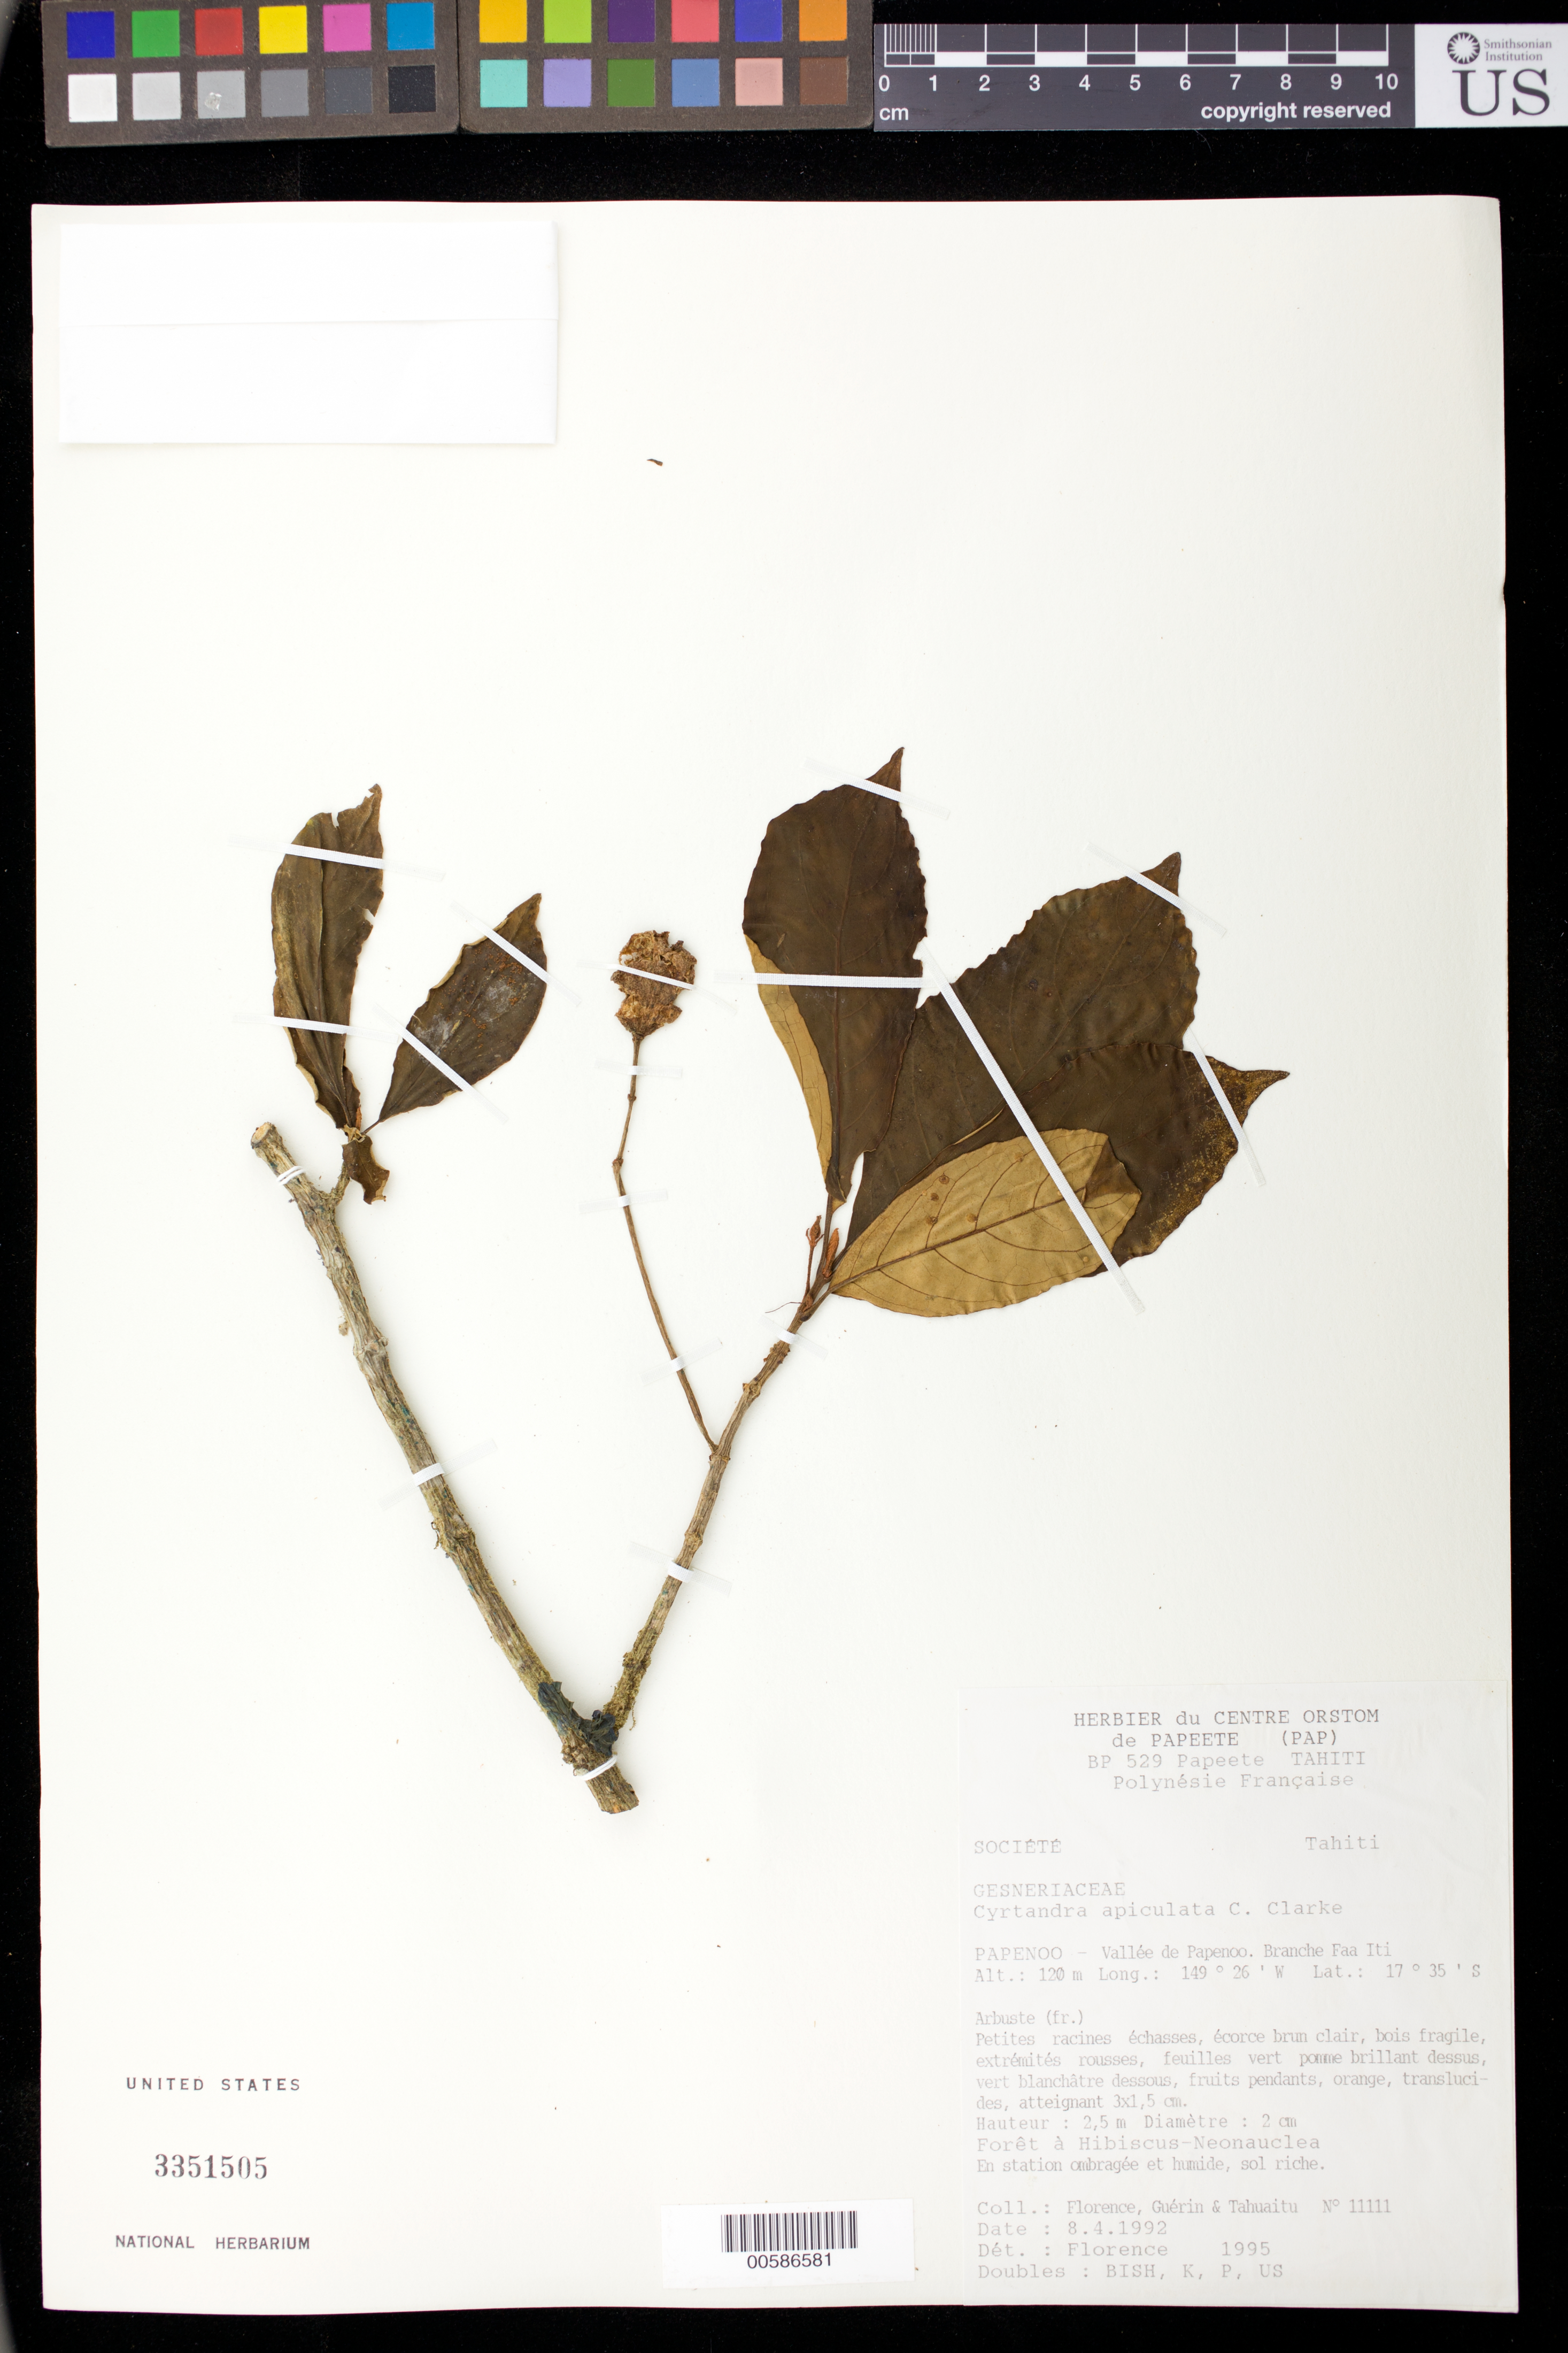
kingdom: Plantae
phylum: Tracheophyta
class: Magnoliopsida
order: Lamiales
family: Gesneriaceae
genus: Cyrtandra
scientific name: Cyrtandra apiculata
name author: C.B. Clarke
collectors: J. Florence, J. B. Guérin & -. Tahuaitu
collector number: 11111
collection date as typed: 08 Apr 1992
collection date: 1992-04-08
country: French Polynesia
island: Tahiti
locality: Papenooo, vallee de papenoo, branche faa iti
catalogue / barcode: US 3351505